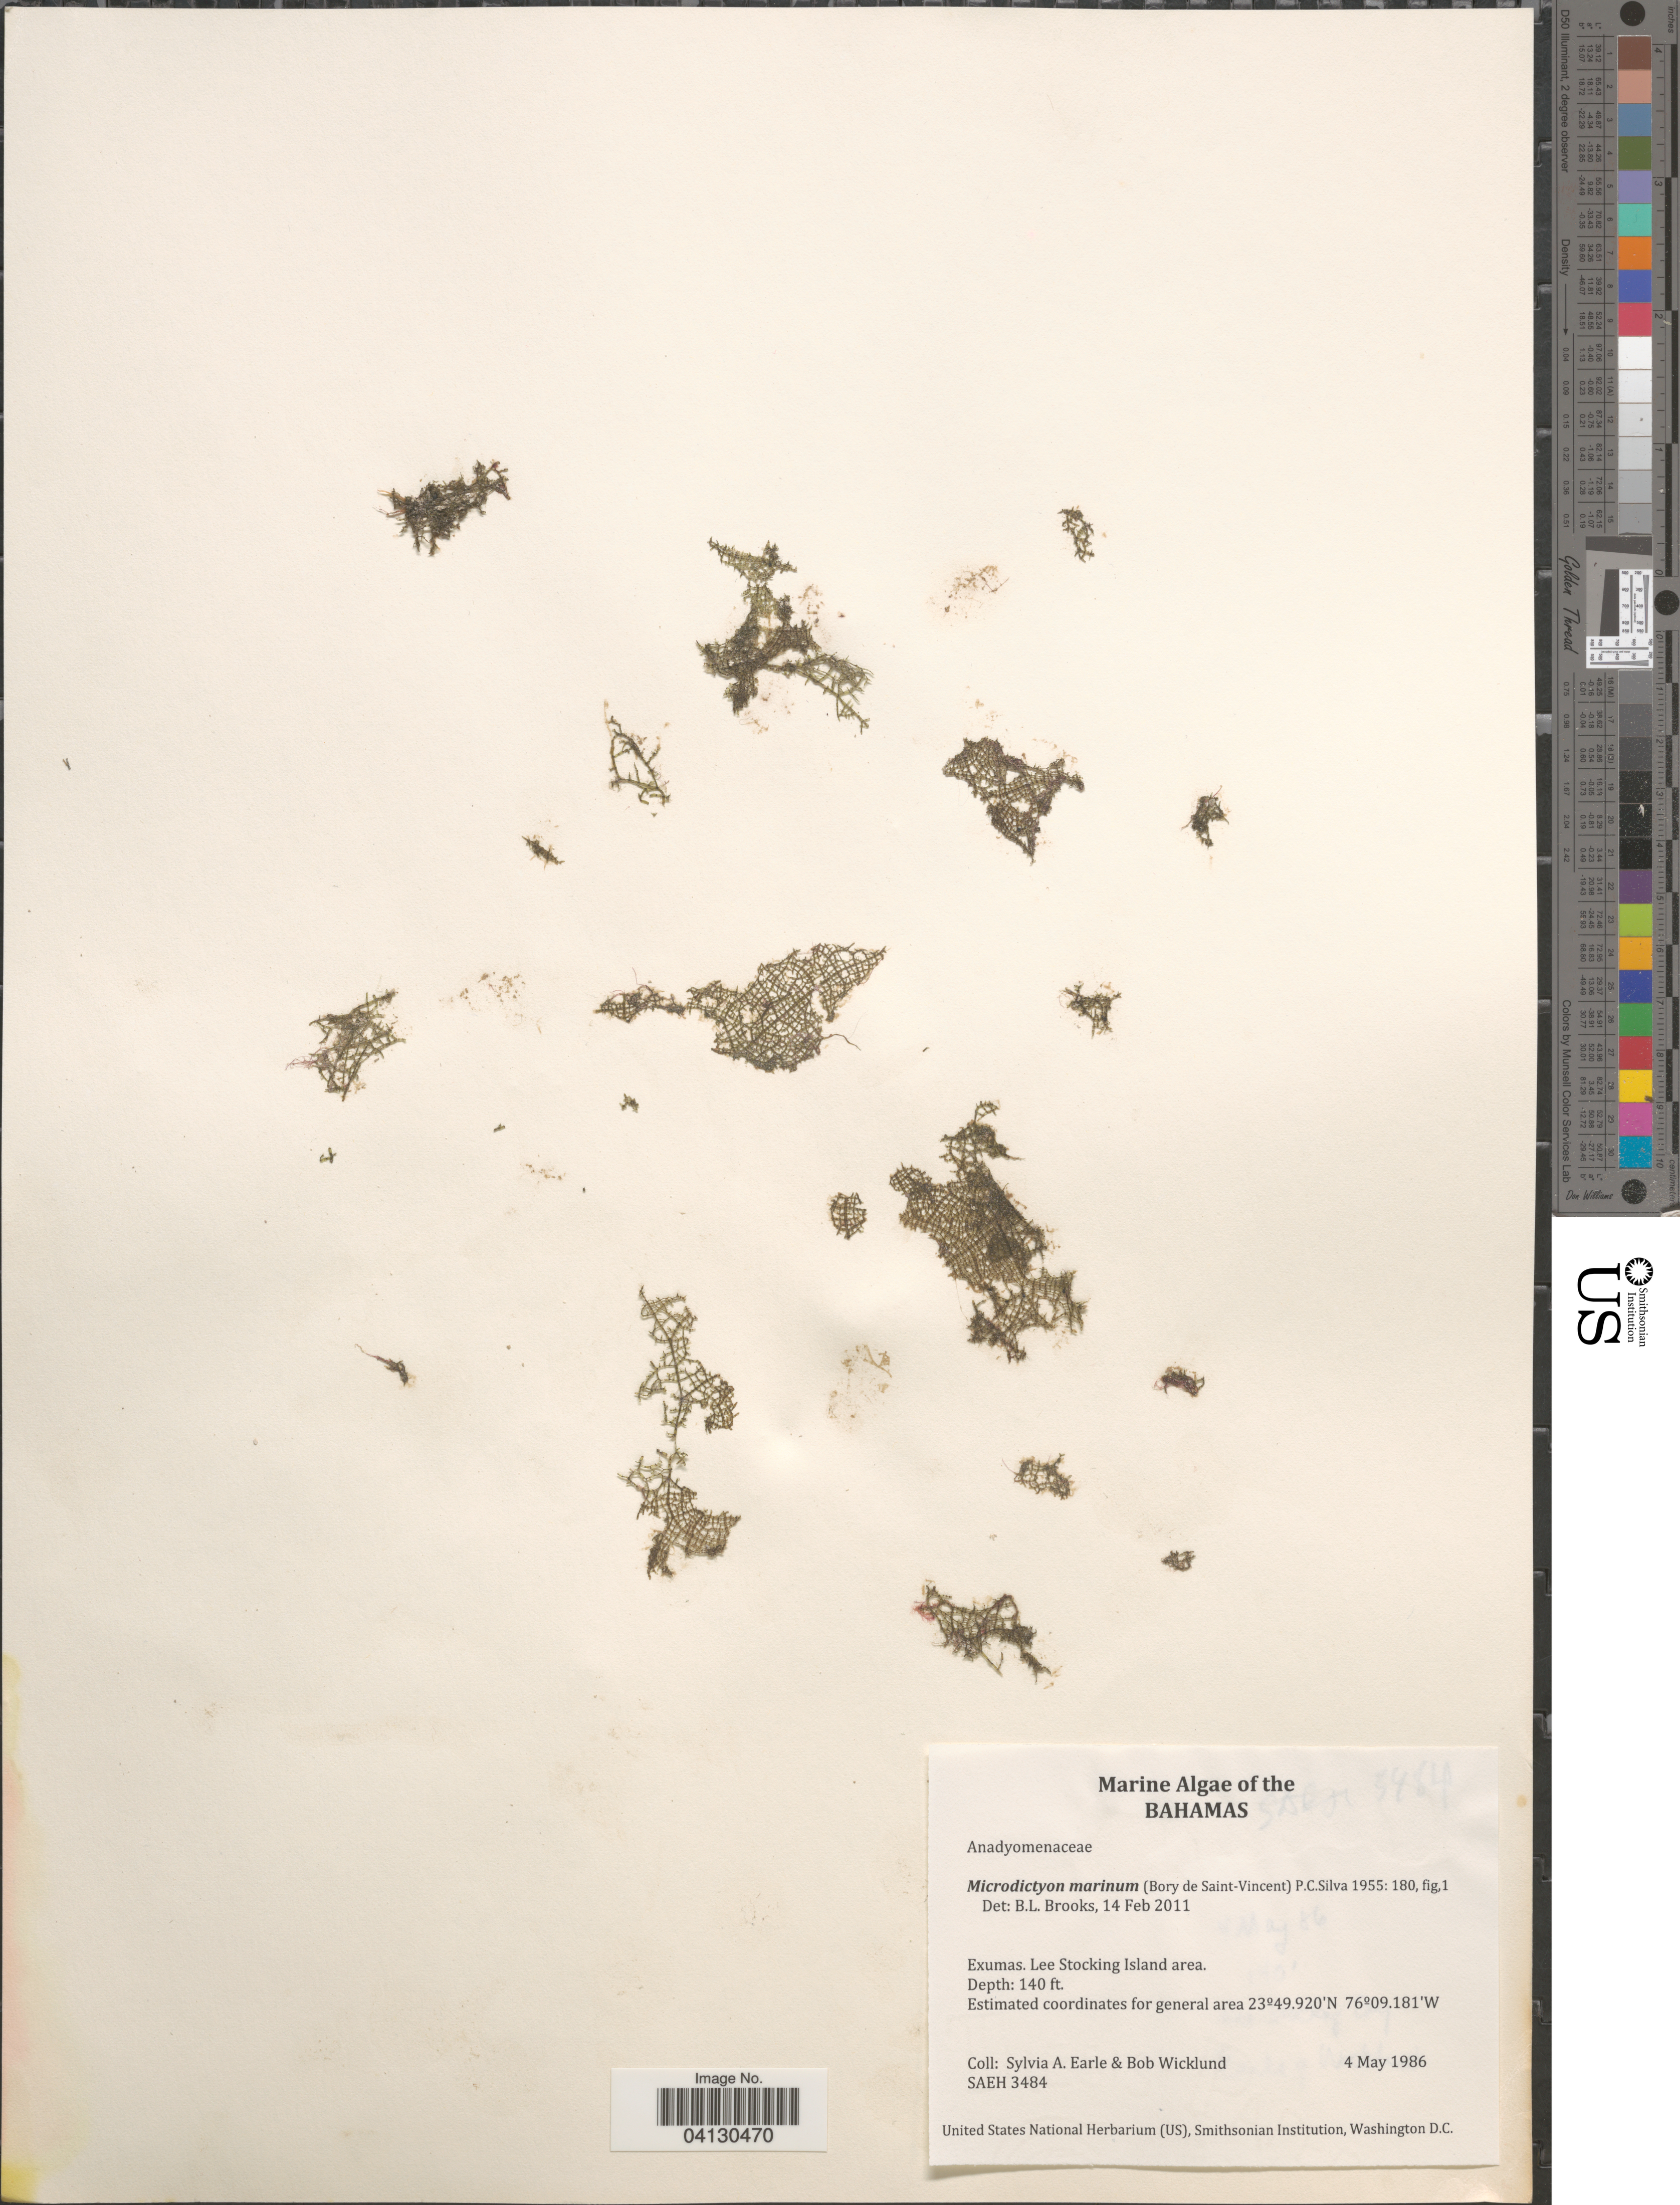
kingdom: Plantae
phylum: Chlorophyta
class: Ulvophyceae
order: Cladophorales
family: Anadyomenaceae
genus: Microdictyon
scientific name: Microdictyon marinum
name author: (Bory) P.C. Silva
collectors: S. A. Earle & B. Wicklund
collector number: SAEH3484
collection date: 1986-05-04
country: Bahamas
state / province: Exuma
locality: Exumas. Lee Stocking Island area.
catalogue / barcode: US 329186